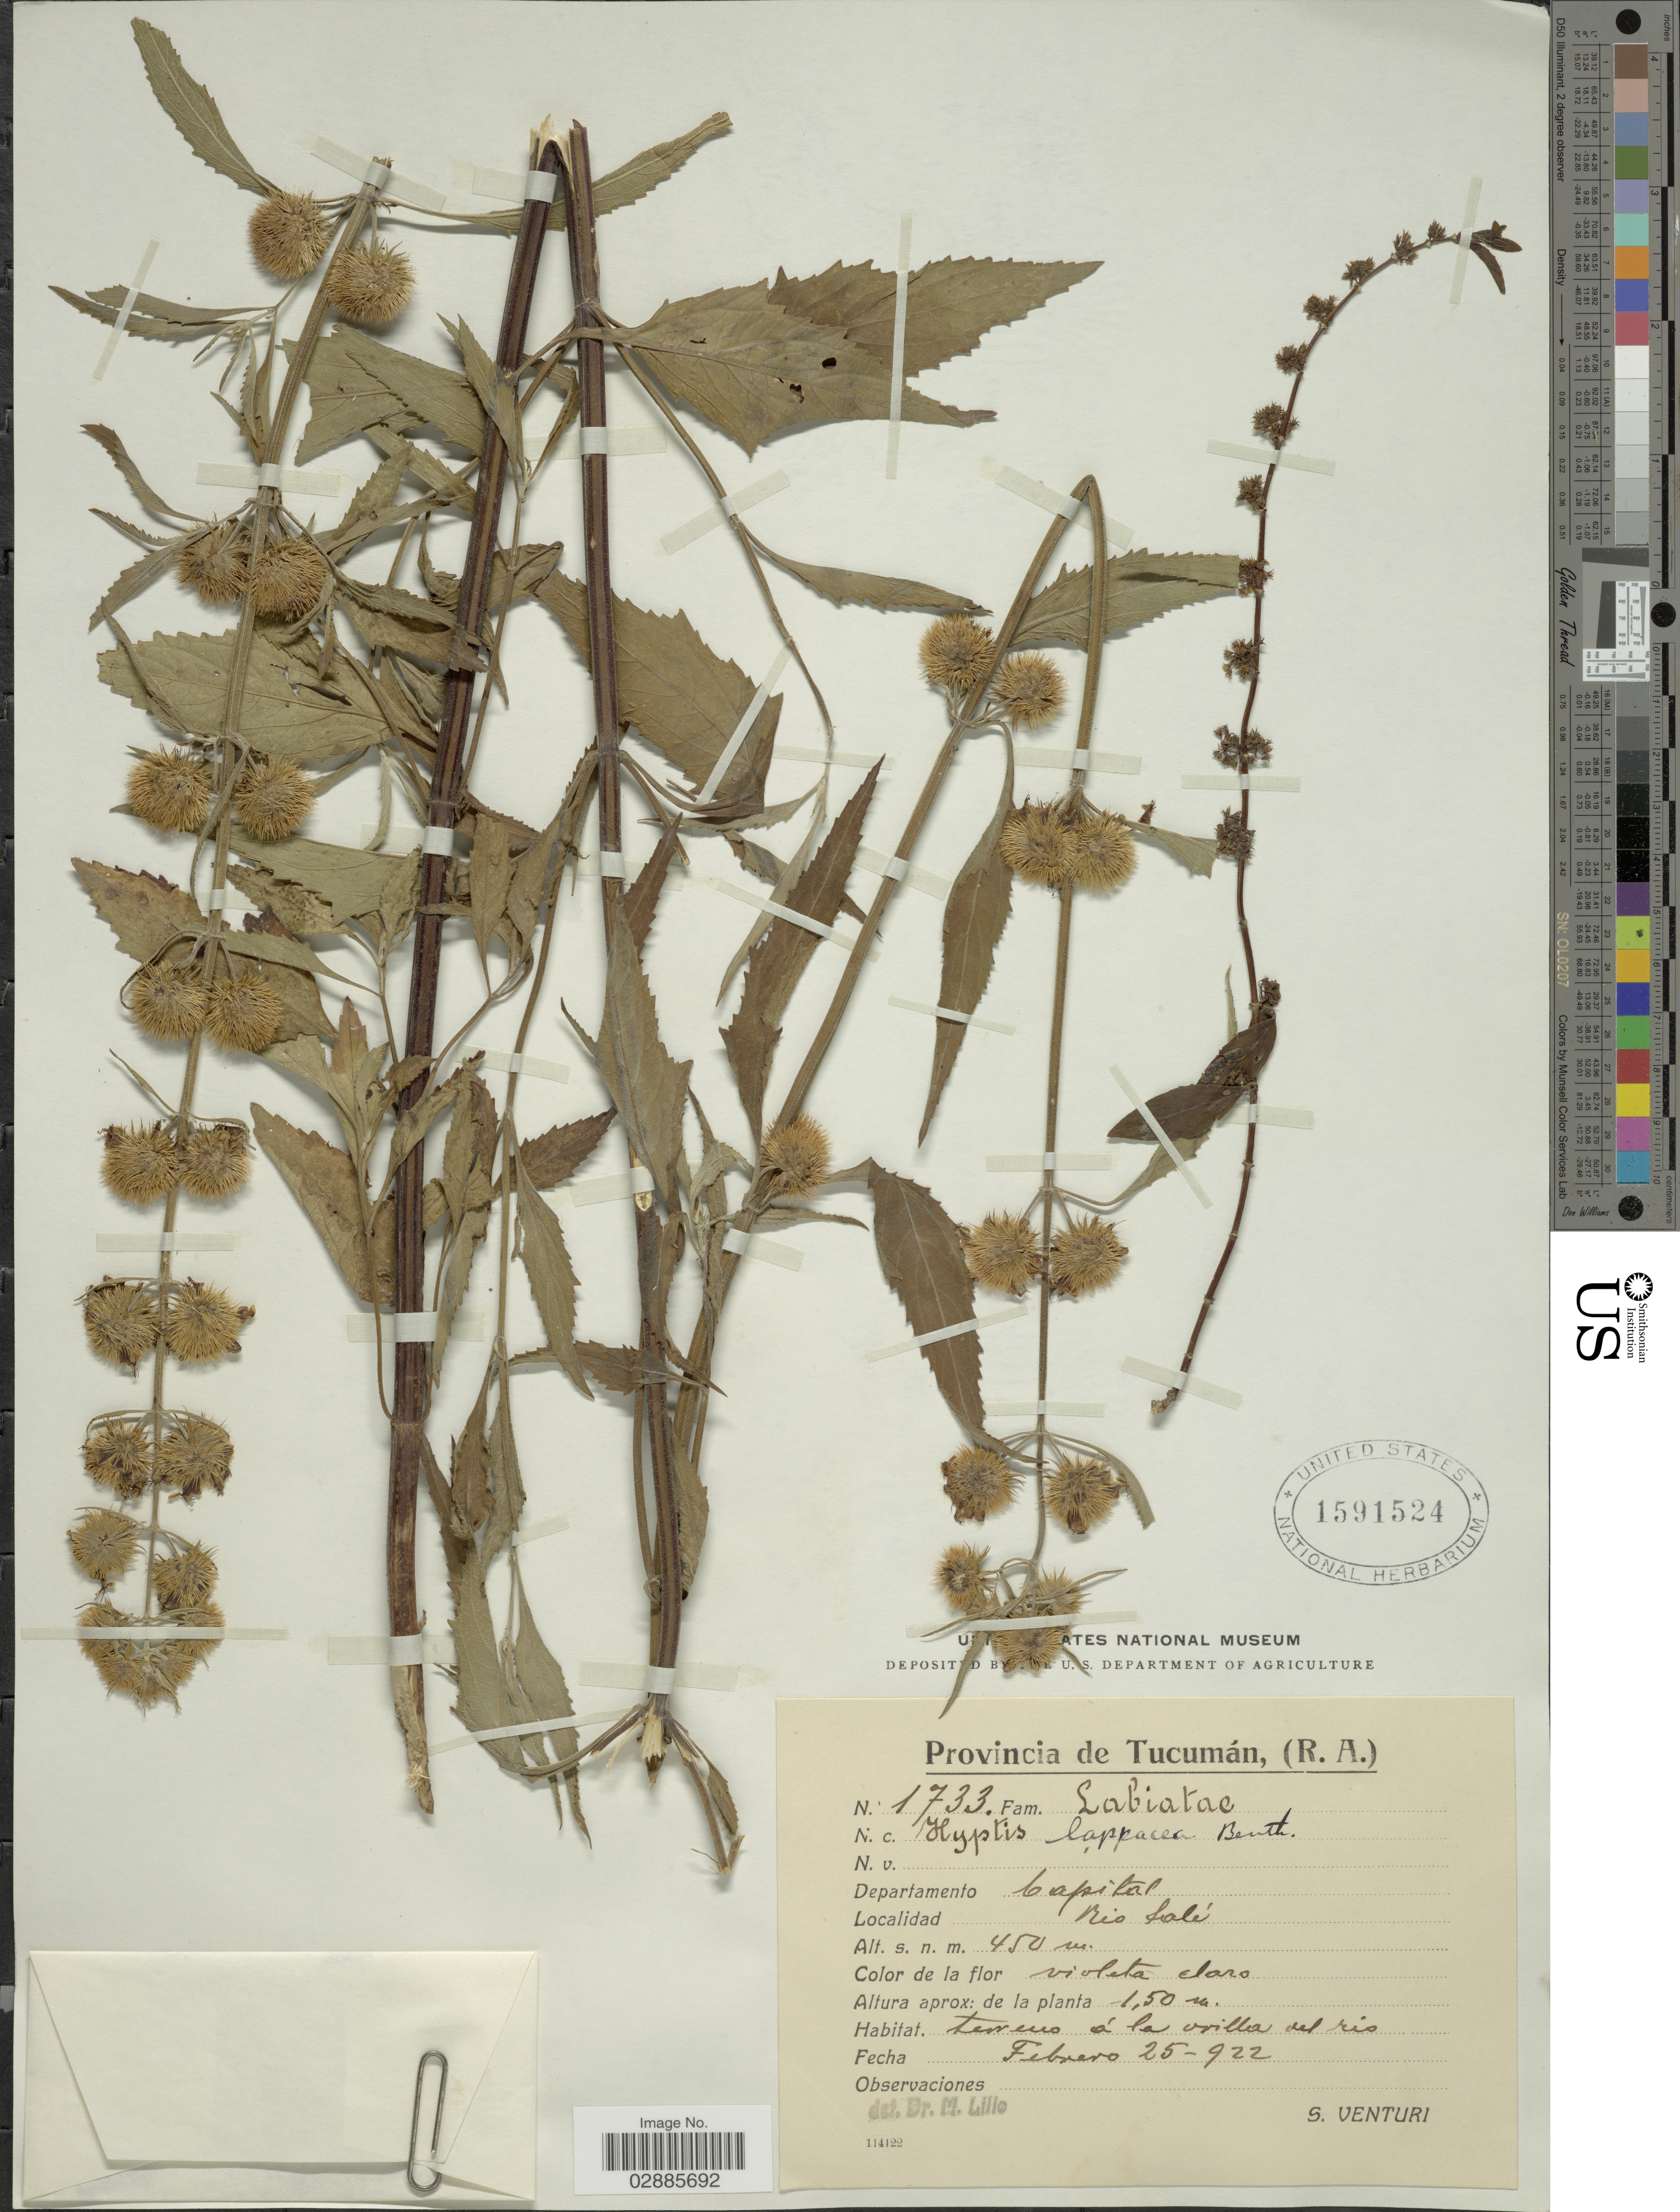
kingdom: Plantae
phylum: Tracheophyta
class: Magnoliopsida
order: Lamiales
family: Lamiaceae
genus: Hyptis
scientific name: Hyptis lappacea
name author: Benth.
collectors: S. Venturi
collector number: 1733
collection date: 1922-02-25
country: Argentina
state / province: Tucuman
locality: Departamento Capital. Rio Sali.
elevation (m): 450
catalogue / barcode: US 1591524